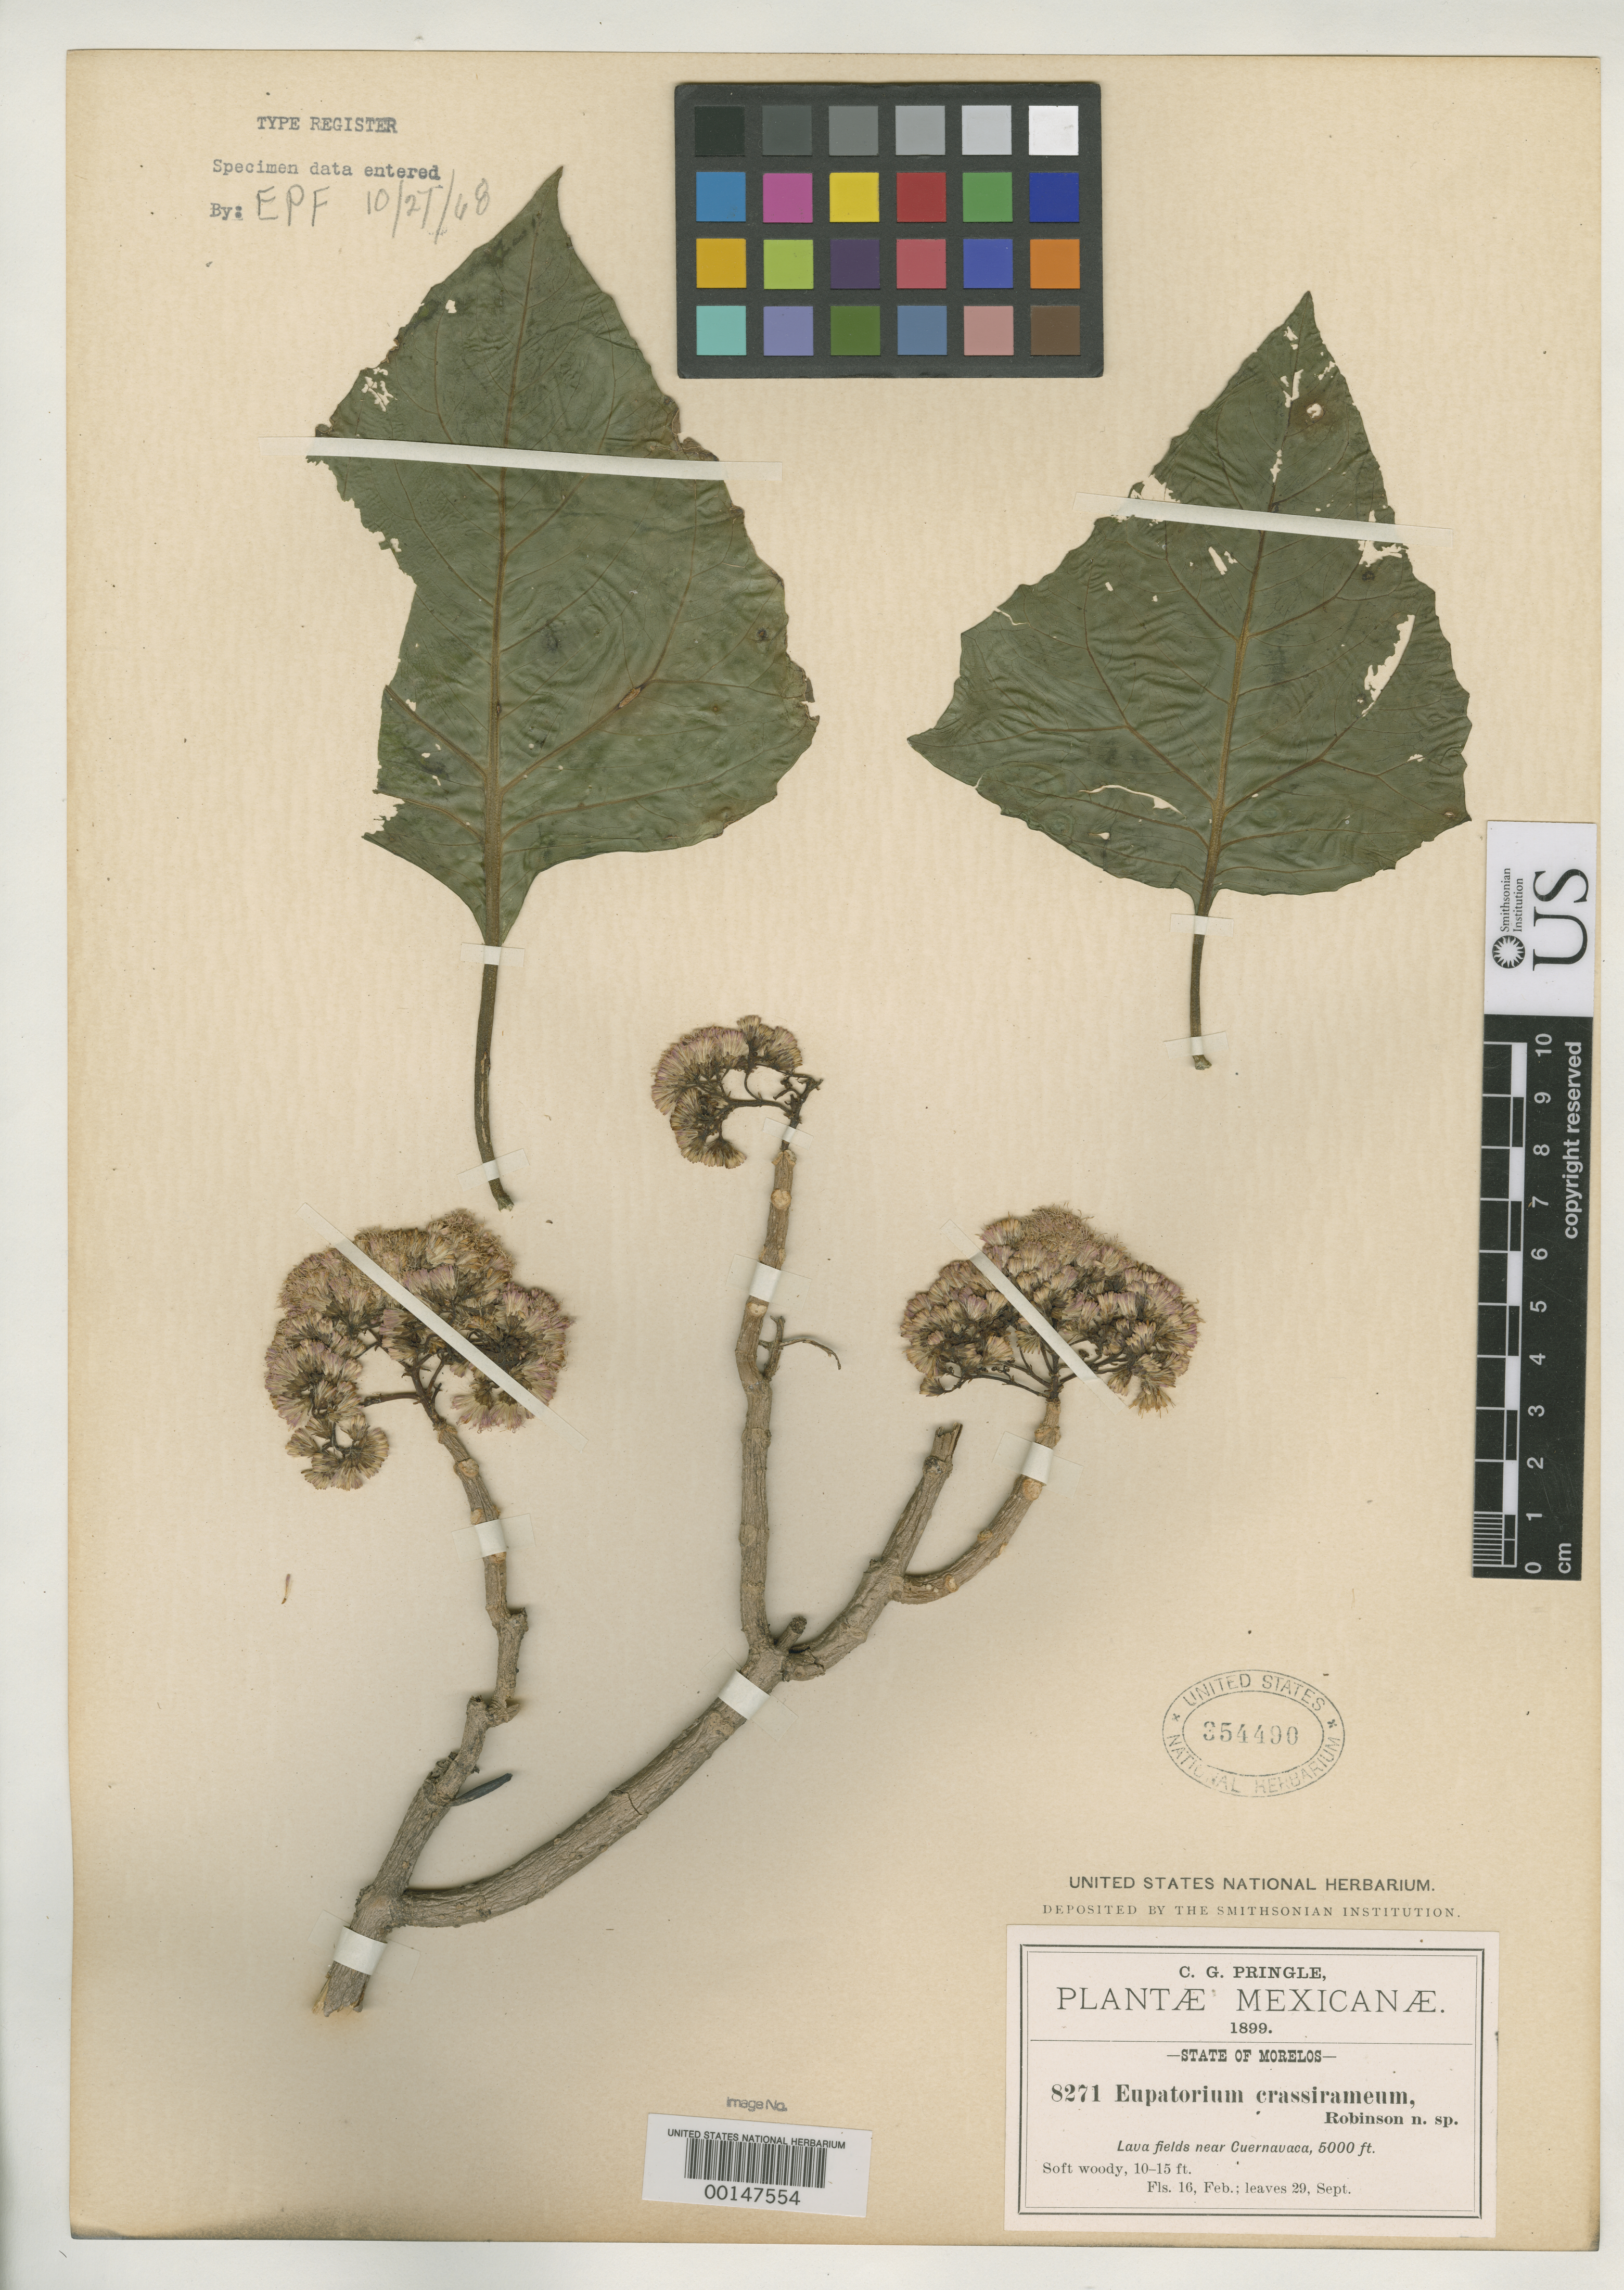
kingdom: Plantae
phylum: Tracheophyta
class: Magnoliopsida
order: Asterales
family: Asteraceae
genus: Eupatorium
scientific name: Eupatorium crassirameum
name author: B.L. Rob.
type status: Isosyntype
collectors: C. G. Pringle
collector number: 8271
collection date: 1899-02-16,1899-09-29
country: Mexico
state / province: Morelos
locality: Lava fields near Cuernavaca.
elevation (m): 1524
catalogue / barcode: US 354490